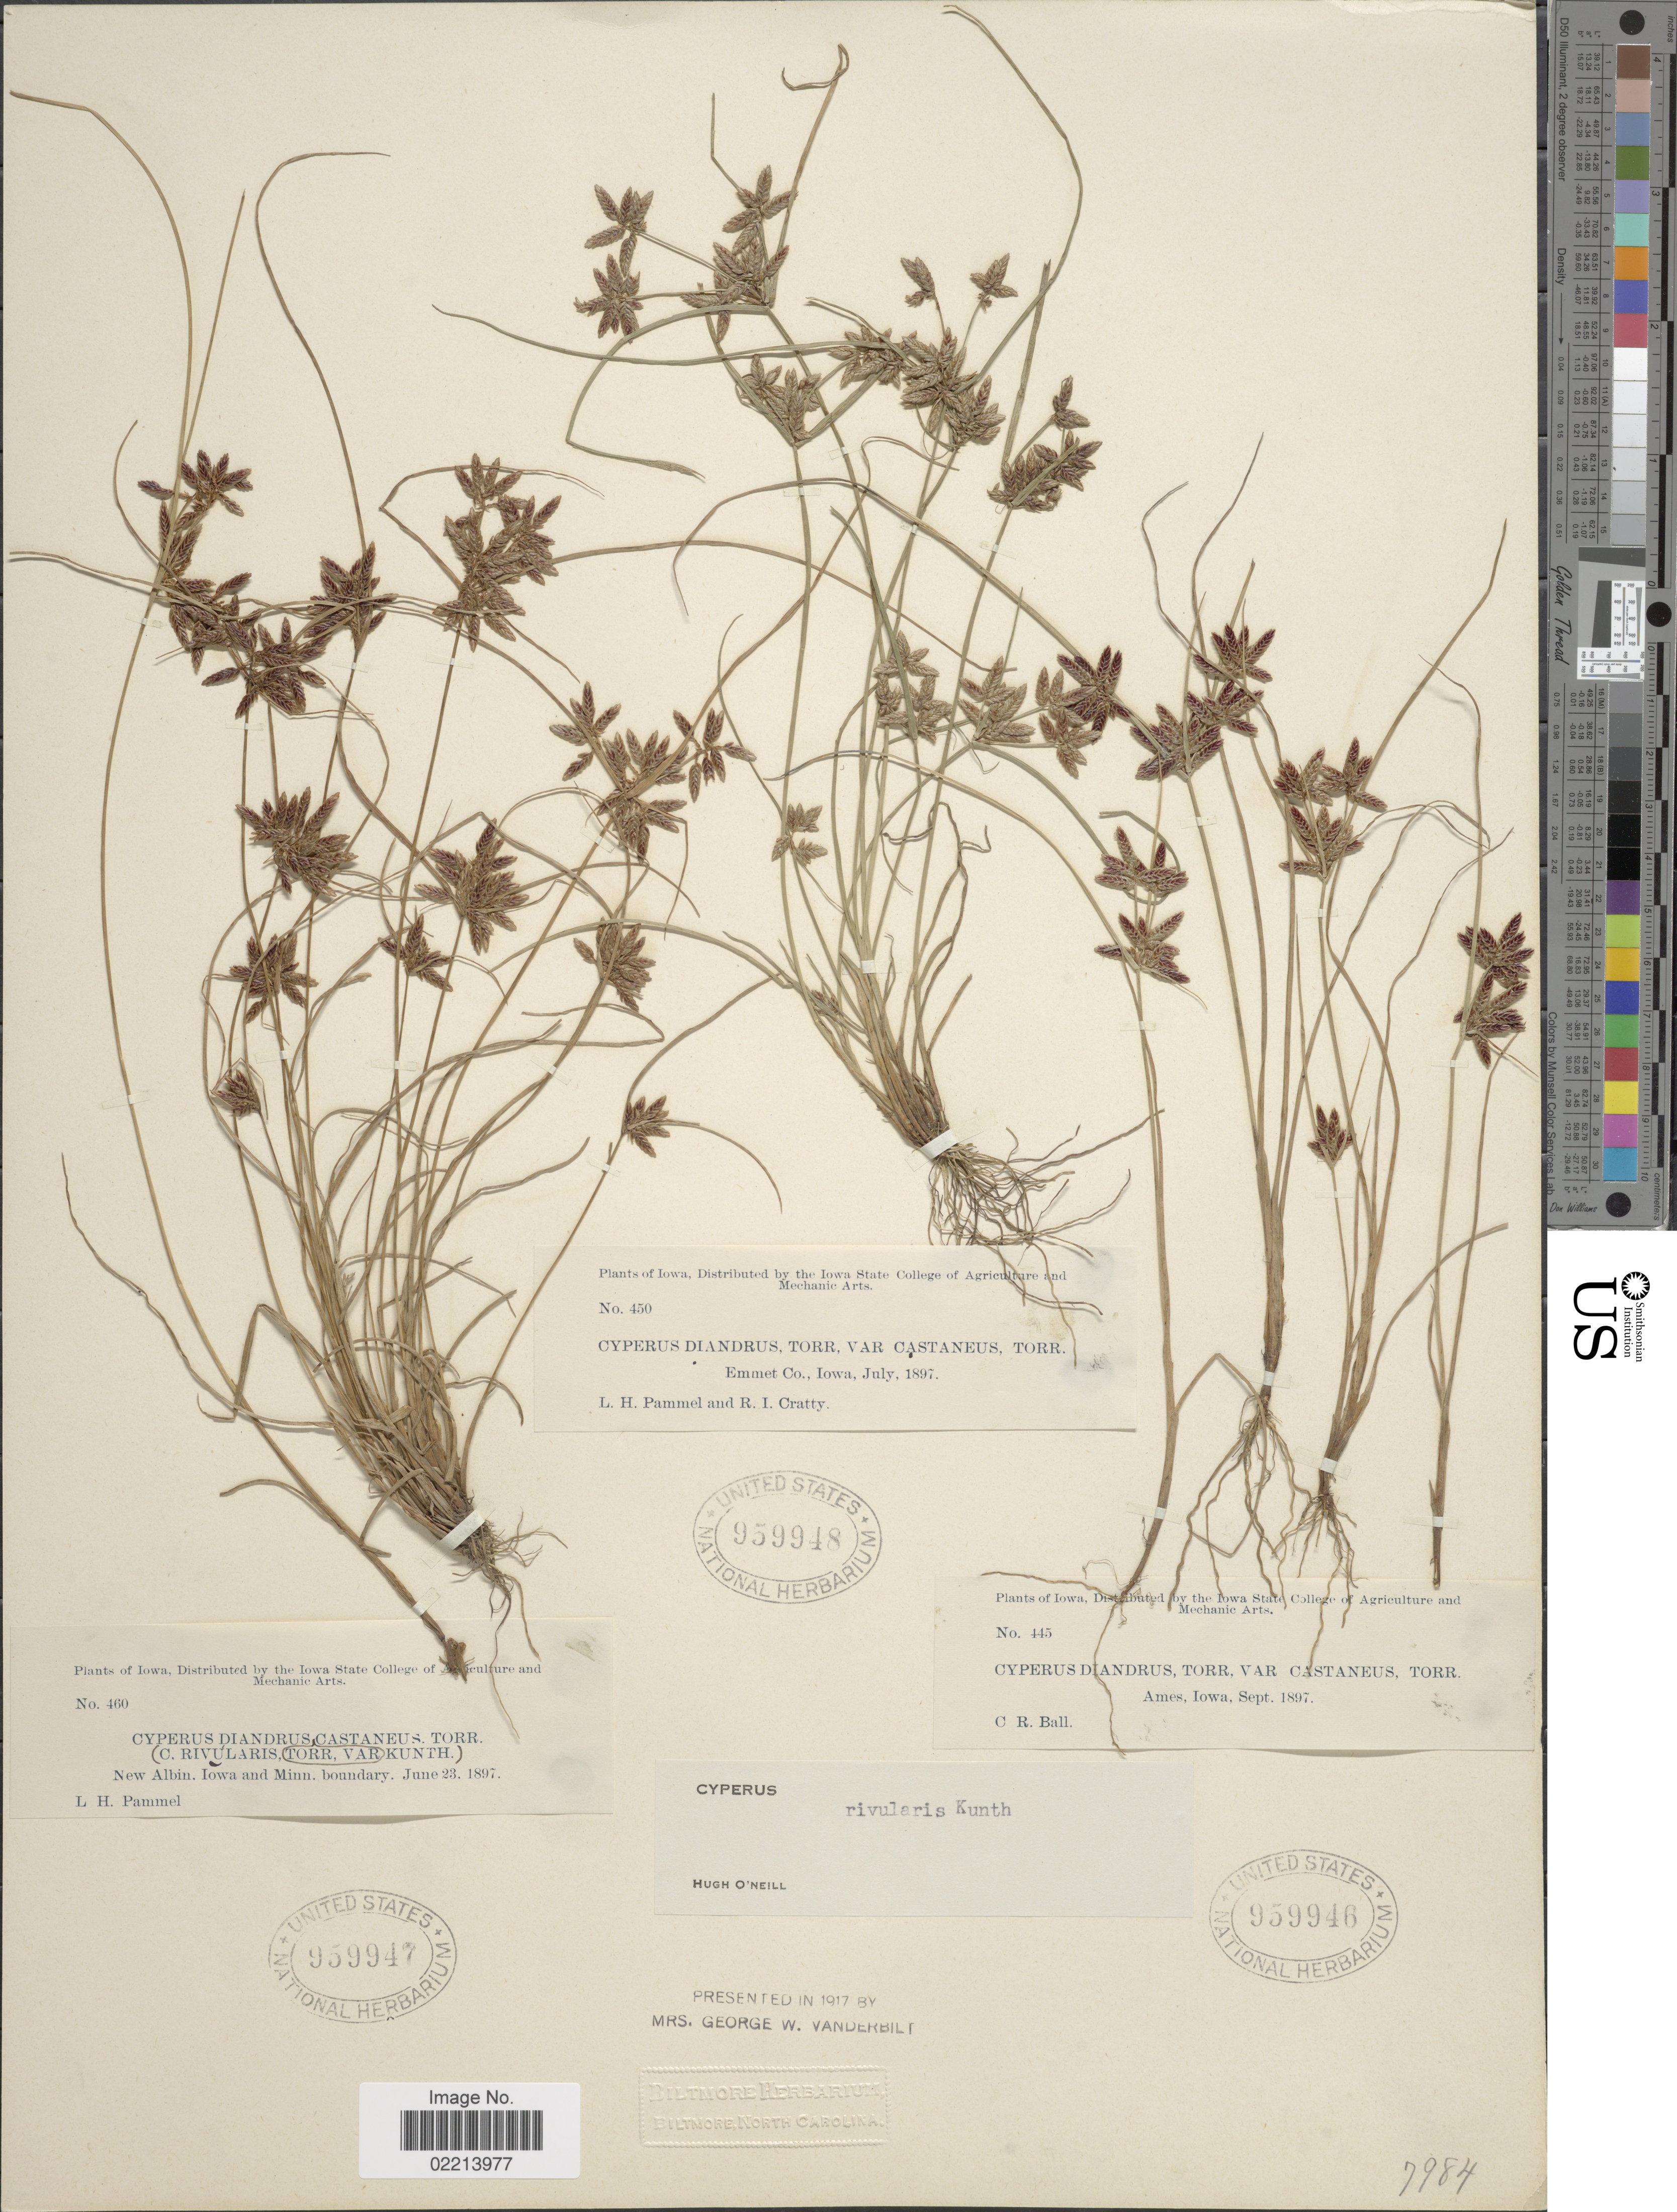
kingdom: Plantae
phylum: Tracheophyta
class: Liliopsida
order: Poales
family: Cyperaceae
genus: Cyperus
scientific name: Cyperus bipartitus Torr.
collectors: L. Pammel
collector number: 460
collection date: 1897-06-23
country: United States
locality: New Albin. Iowa and Minn. boundary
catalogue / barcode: US 959947-2